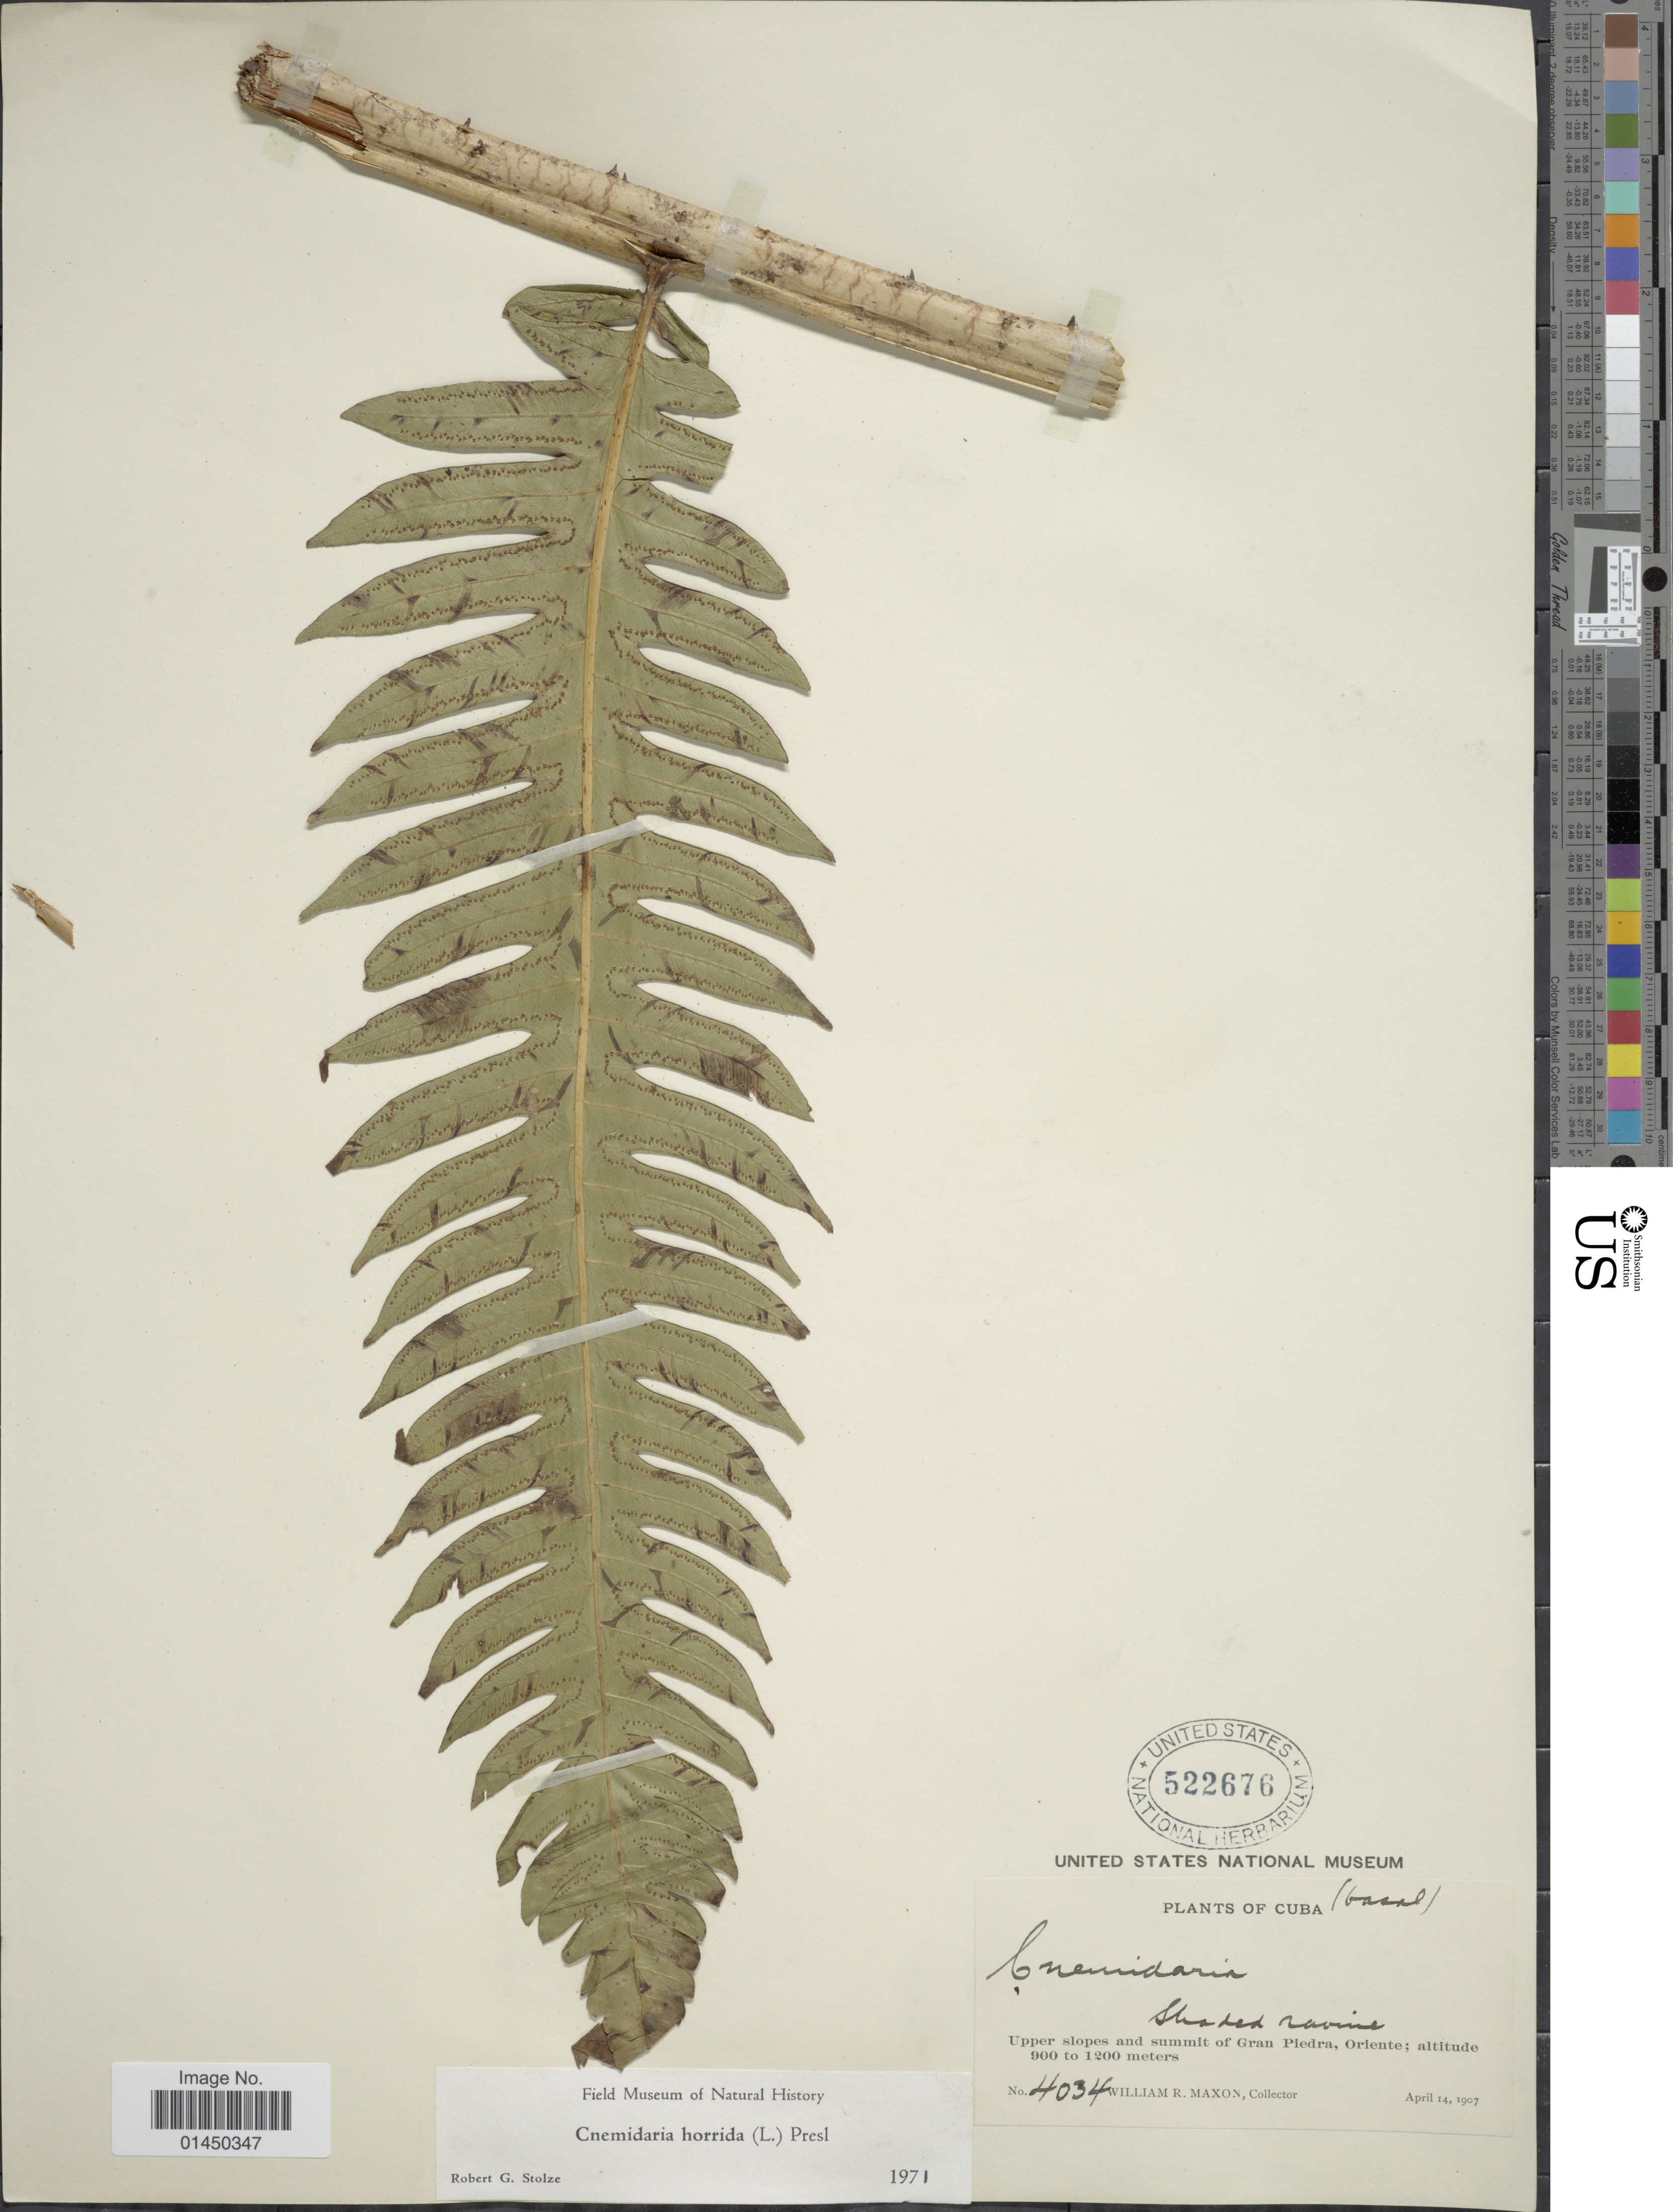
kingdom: Plantae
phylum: Tracheophyta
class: Polypodiopsida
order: Cyatheales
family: Cyatheaceae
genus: Cyathea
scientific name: Cyathea horrida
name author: (L.) Sm.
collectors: W. R. Maxon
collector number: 4034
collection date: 1907-04-14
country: Cuba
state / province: Oriente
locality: Shaded ravine, upper slopes and summit of Gran Piedra.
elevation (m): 900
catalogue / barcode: US 522676